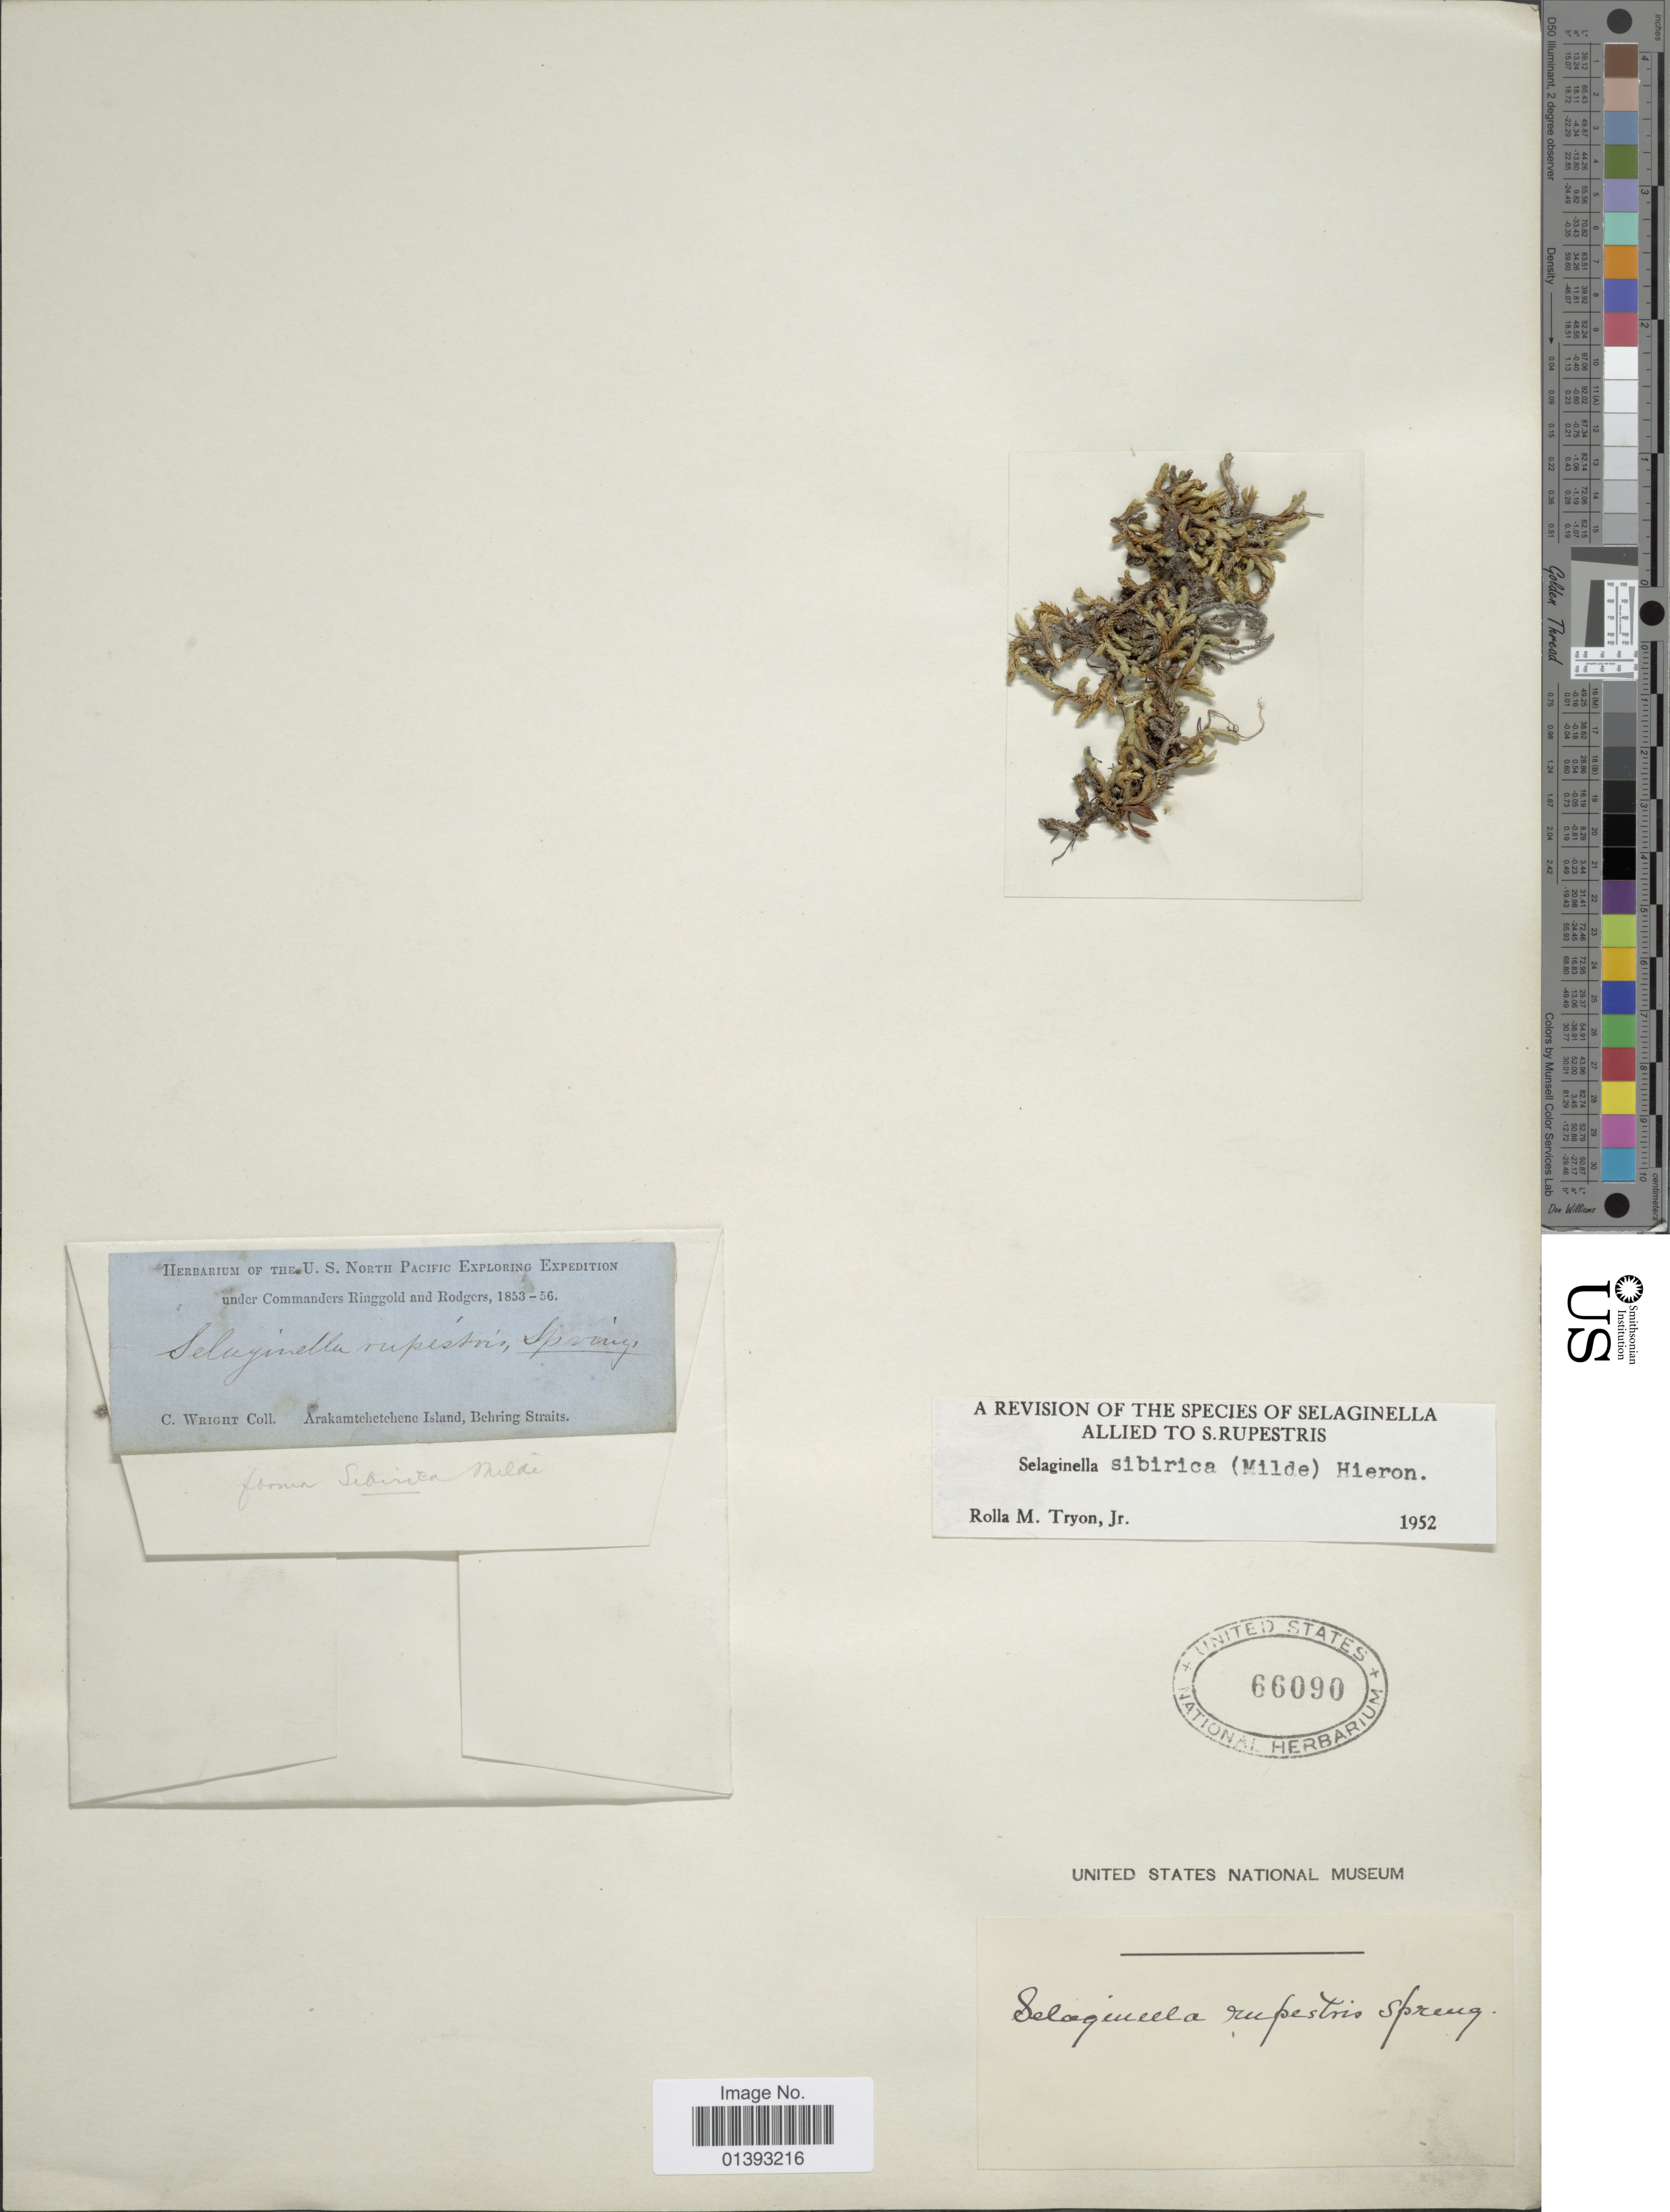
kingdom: Plantae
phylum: Tracheophyta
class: Lycopodiopsida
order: Selaginellales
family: Selaginellaceae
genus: Selaginella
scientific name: Selaginella sibirica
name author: (Milde) Hieron.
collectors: C. Wright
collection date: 1853/1856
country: Russian Federation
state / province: Chukotka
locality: Arakamtchetechene Island, Behring Straits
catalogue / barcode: US 66090